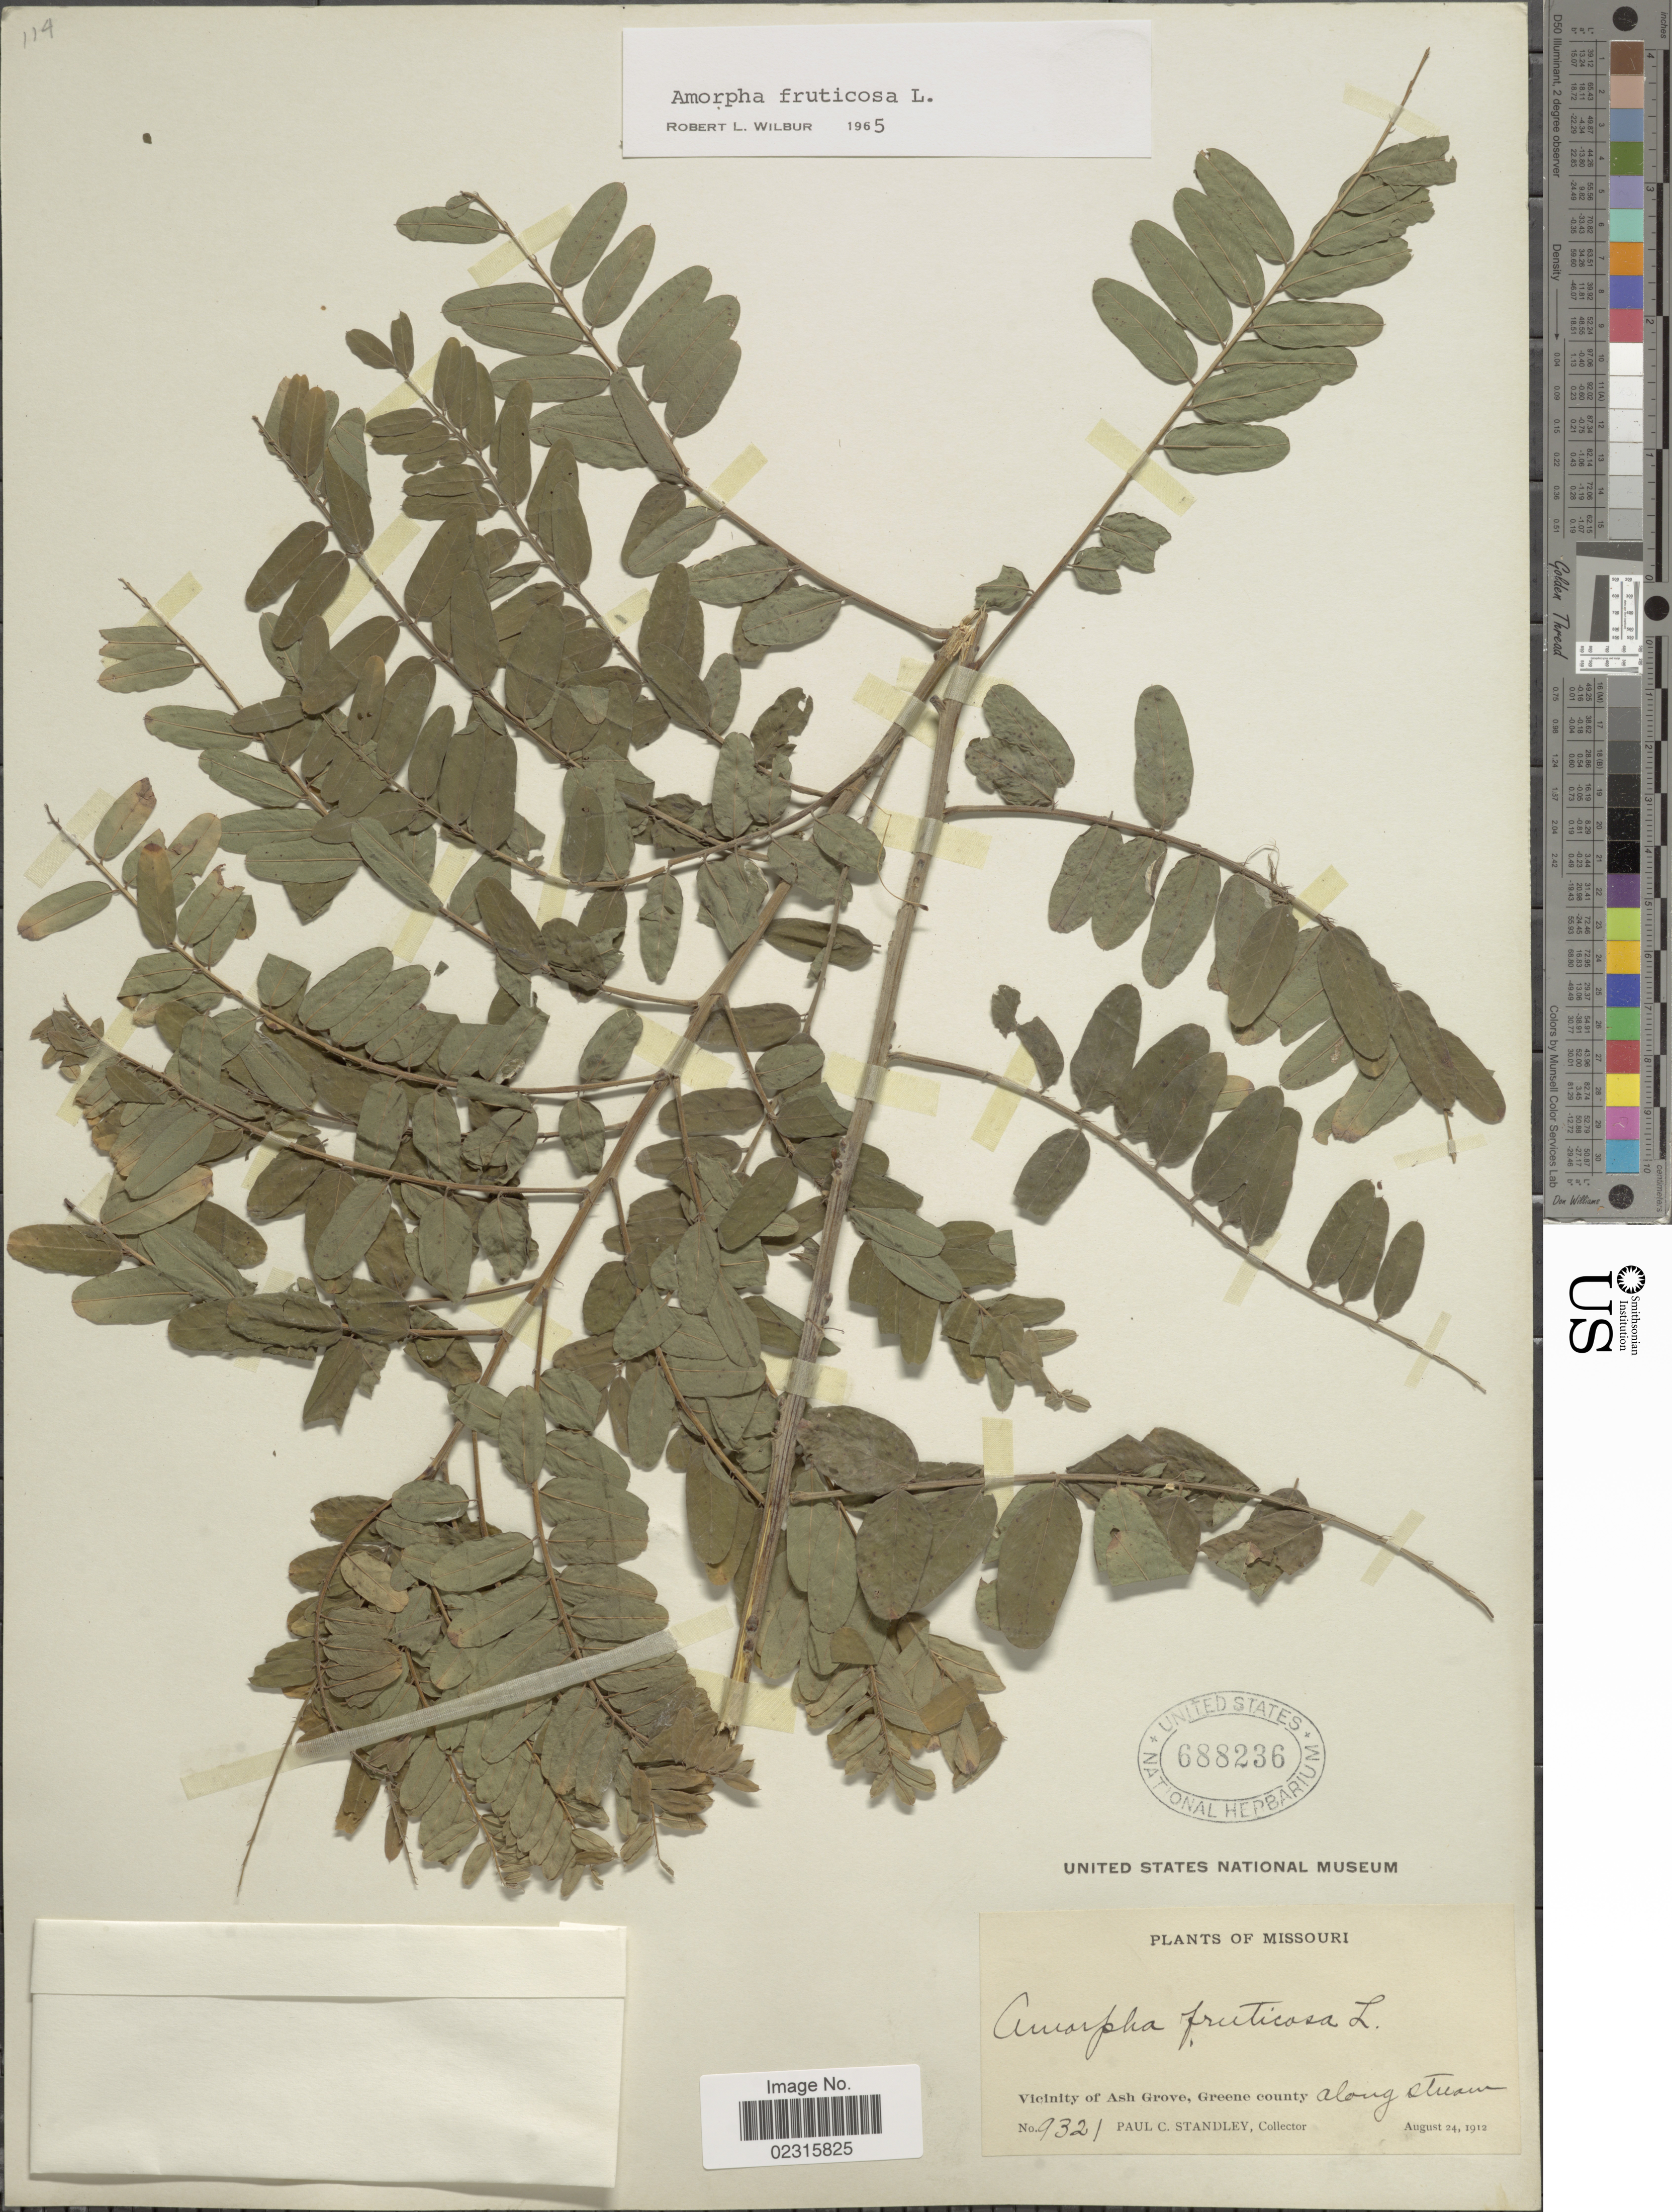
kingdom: Plantae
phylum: Tracheophyta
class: Magnoliopsida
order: Fabales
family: Fabaceae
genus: Amorpha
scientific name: Amorpha fruticosa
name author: L.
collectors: P. C. Standley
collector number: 9321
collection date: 1912-08-24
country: United States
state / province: Missouri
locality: Vicinity of Ash Grove, Greene County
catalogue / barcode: US 688236